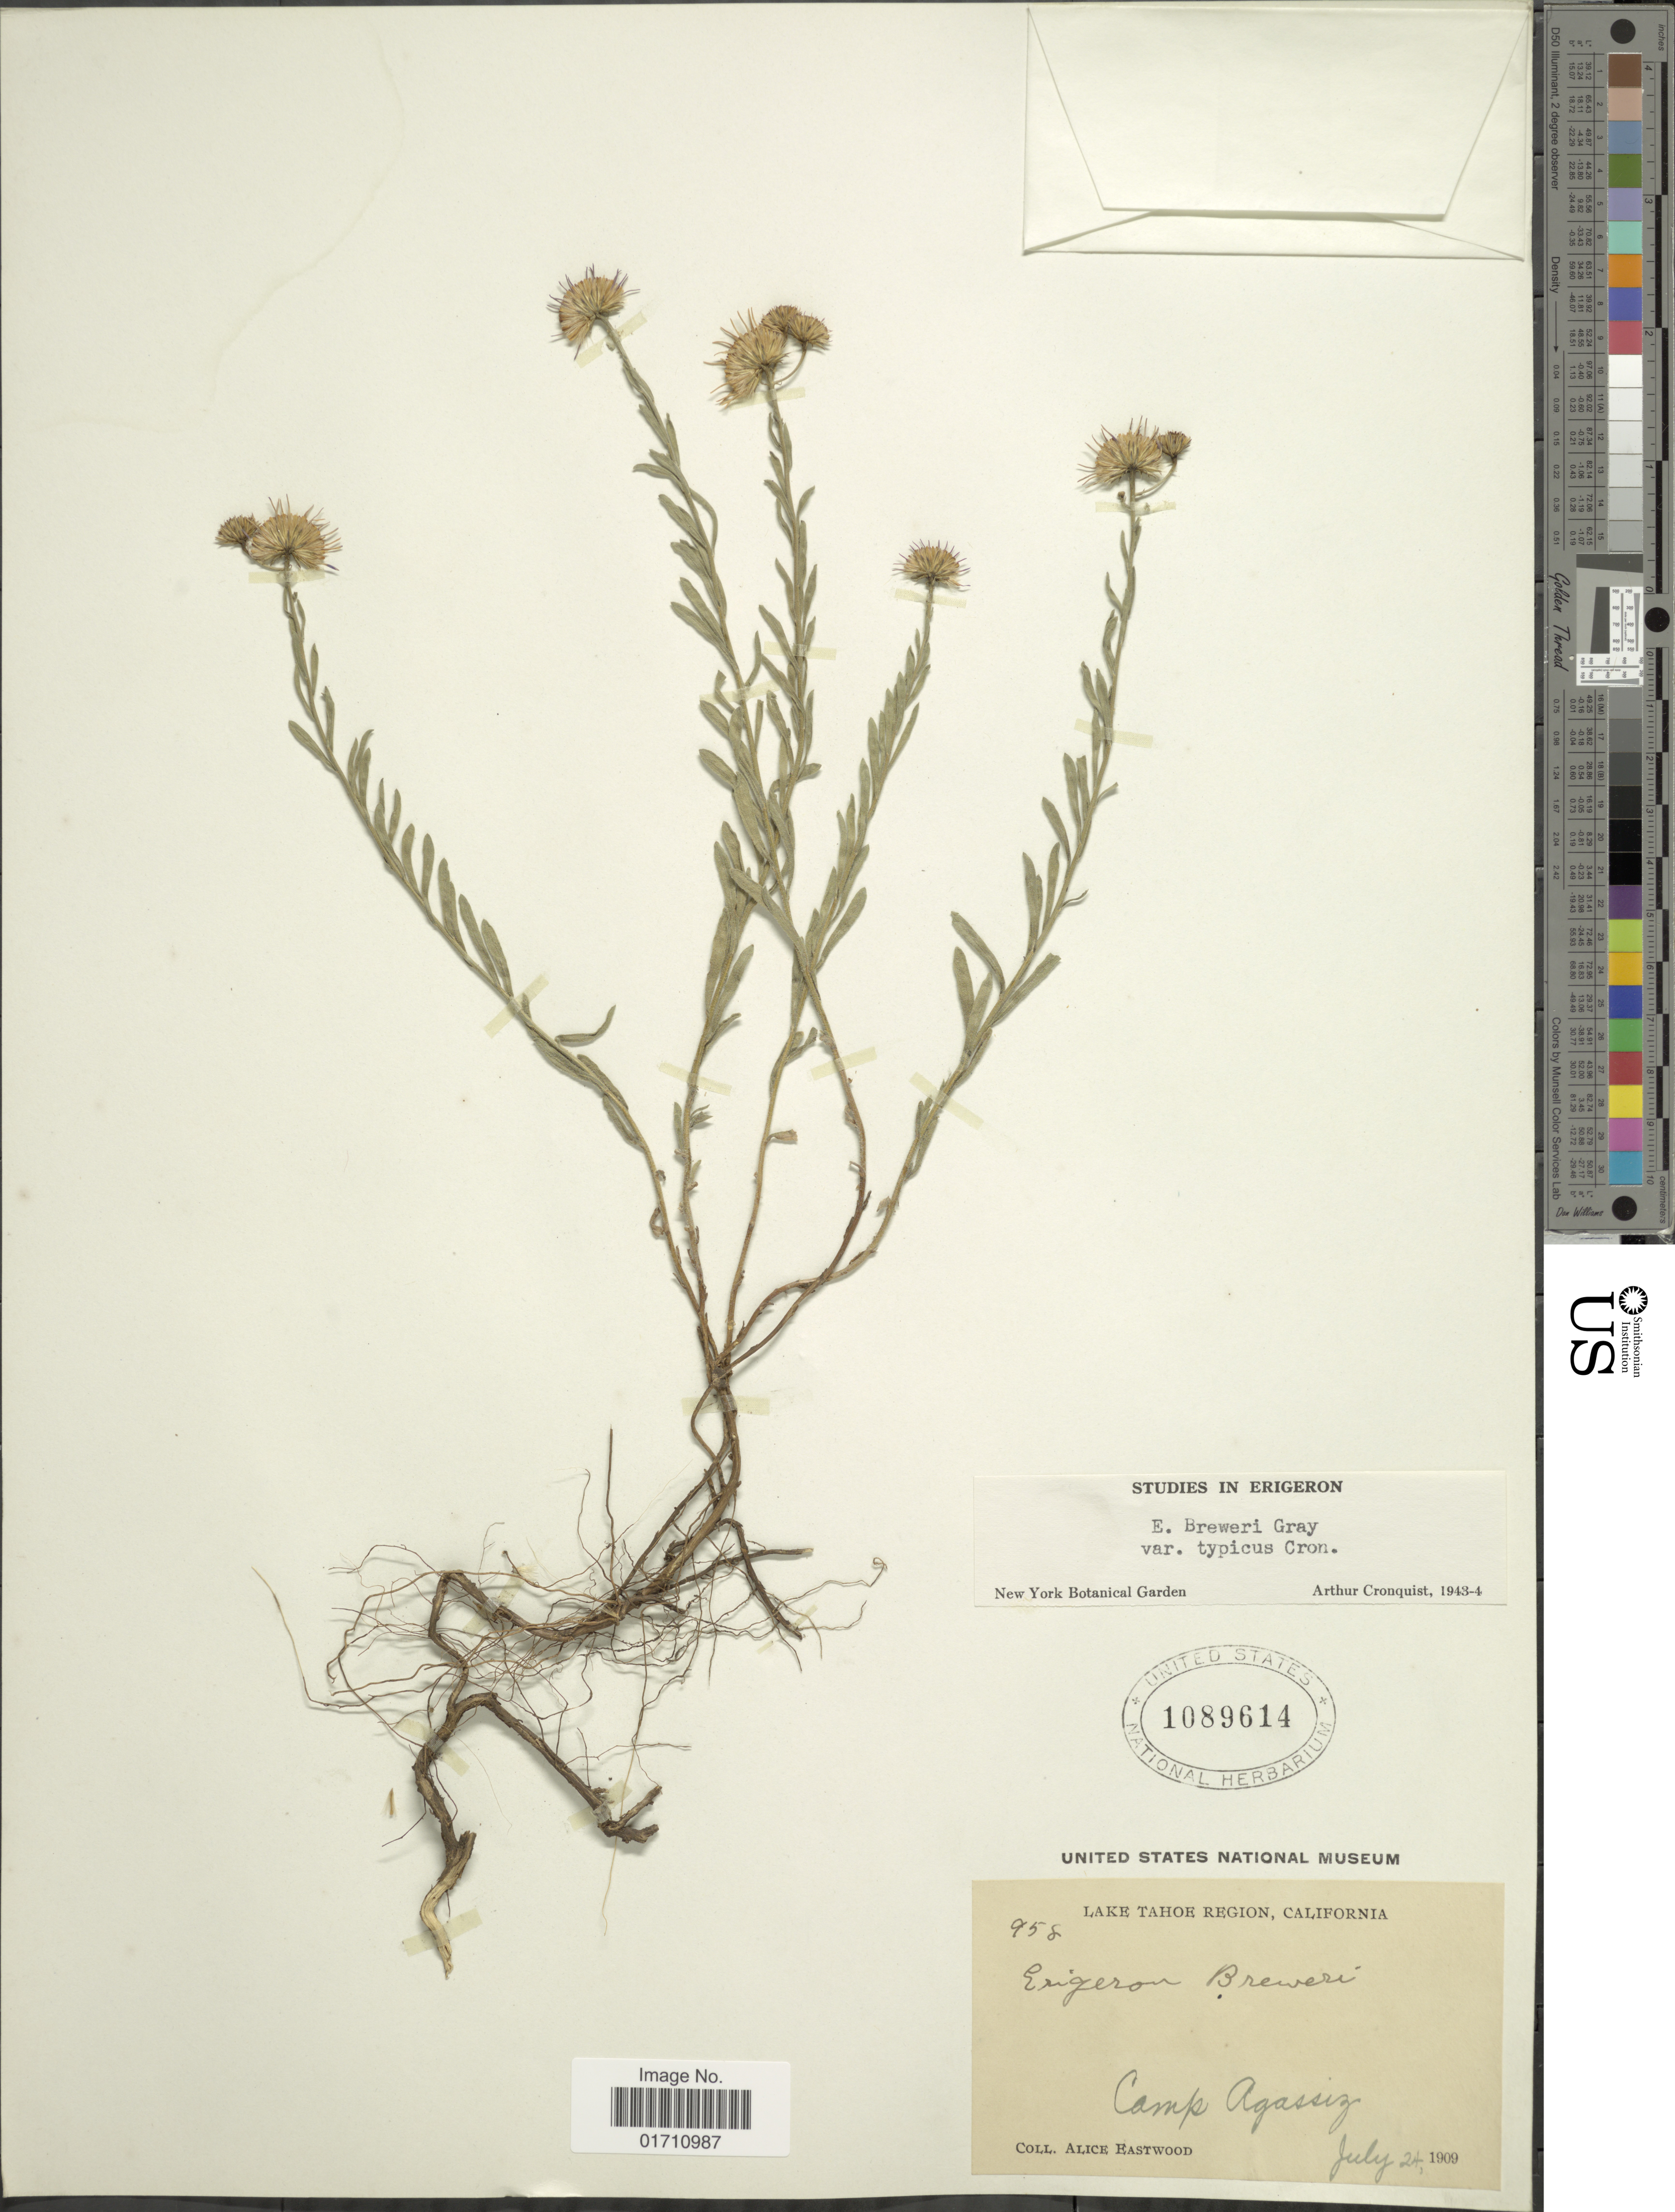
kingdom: Plantae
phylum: Tracheophyta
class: Magnoliopsida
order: Asterales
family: Asteraceae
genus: Erigeron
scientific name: Erigeron breweri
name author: A. Gray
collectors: A. Eastwood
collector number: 958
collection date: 1909-07-24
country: United States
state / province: California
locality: Lake Tahoe Region, Camp Agassiz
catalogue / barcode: US 1089614